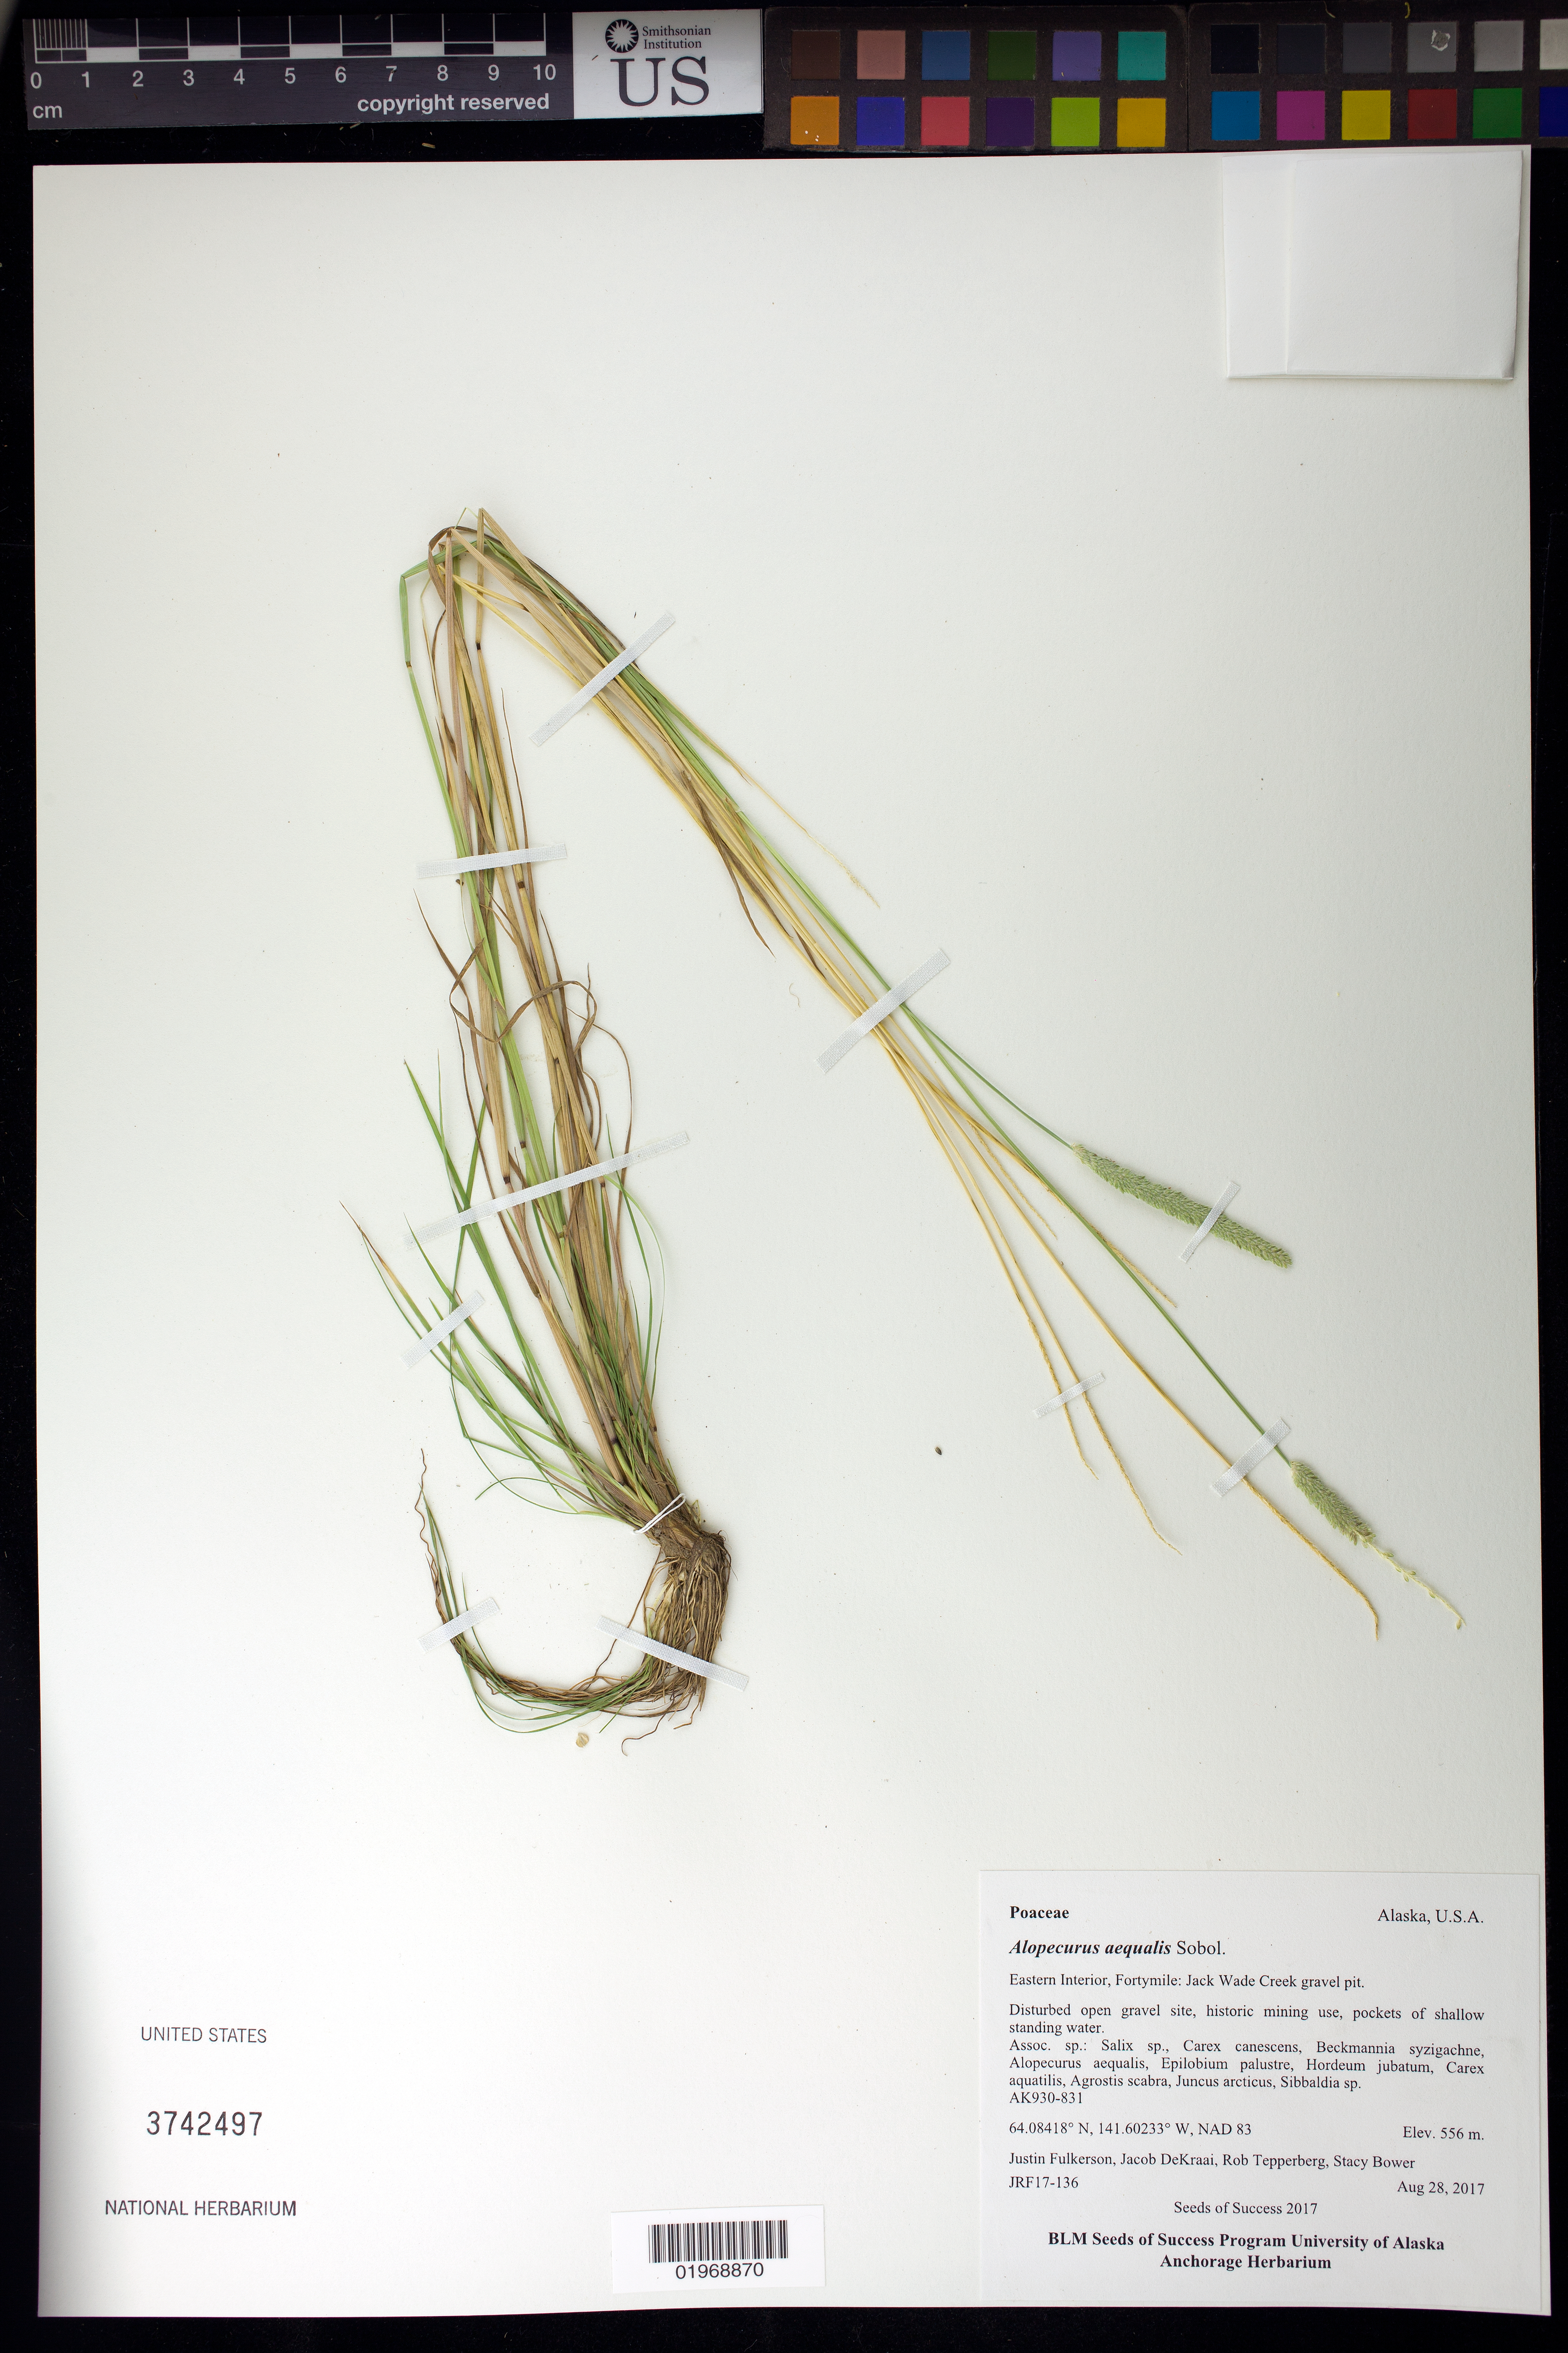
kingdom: Plantae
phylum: Tracheophyta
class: Liliopsida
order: Poales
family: Poaceae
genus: Alopecurus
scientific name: Alopecurus aequalis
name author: Sobol.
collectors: J. Fulkerson, J. DeKraai, R. Tepperberg & S. Bower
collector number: JRF17-136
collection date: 2017-08-28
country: United States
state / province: Alaska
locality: Eastern Interior, Forty-Mile, Jack Wade Creek gravel pit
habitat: Disturbet open gravel site, historic mining use, pockets of shallow standing water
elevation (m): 556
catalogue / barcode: US 3742497